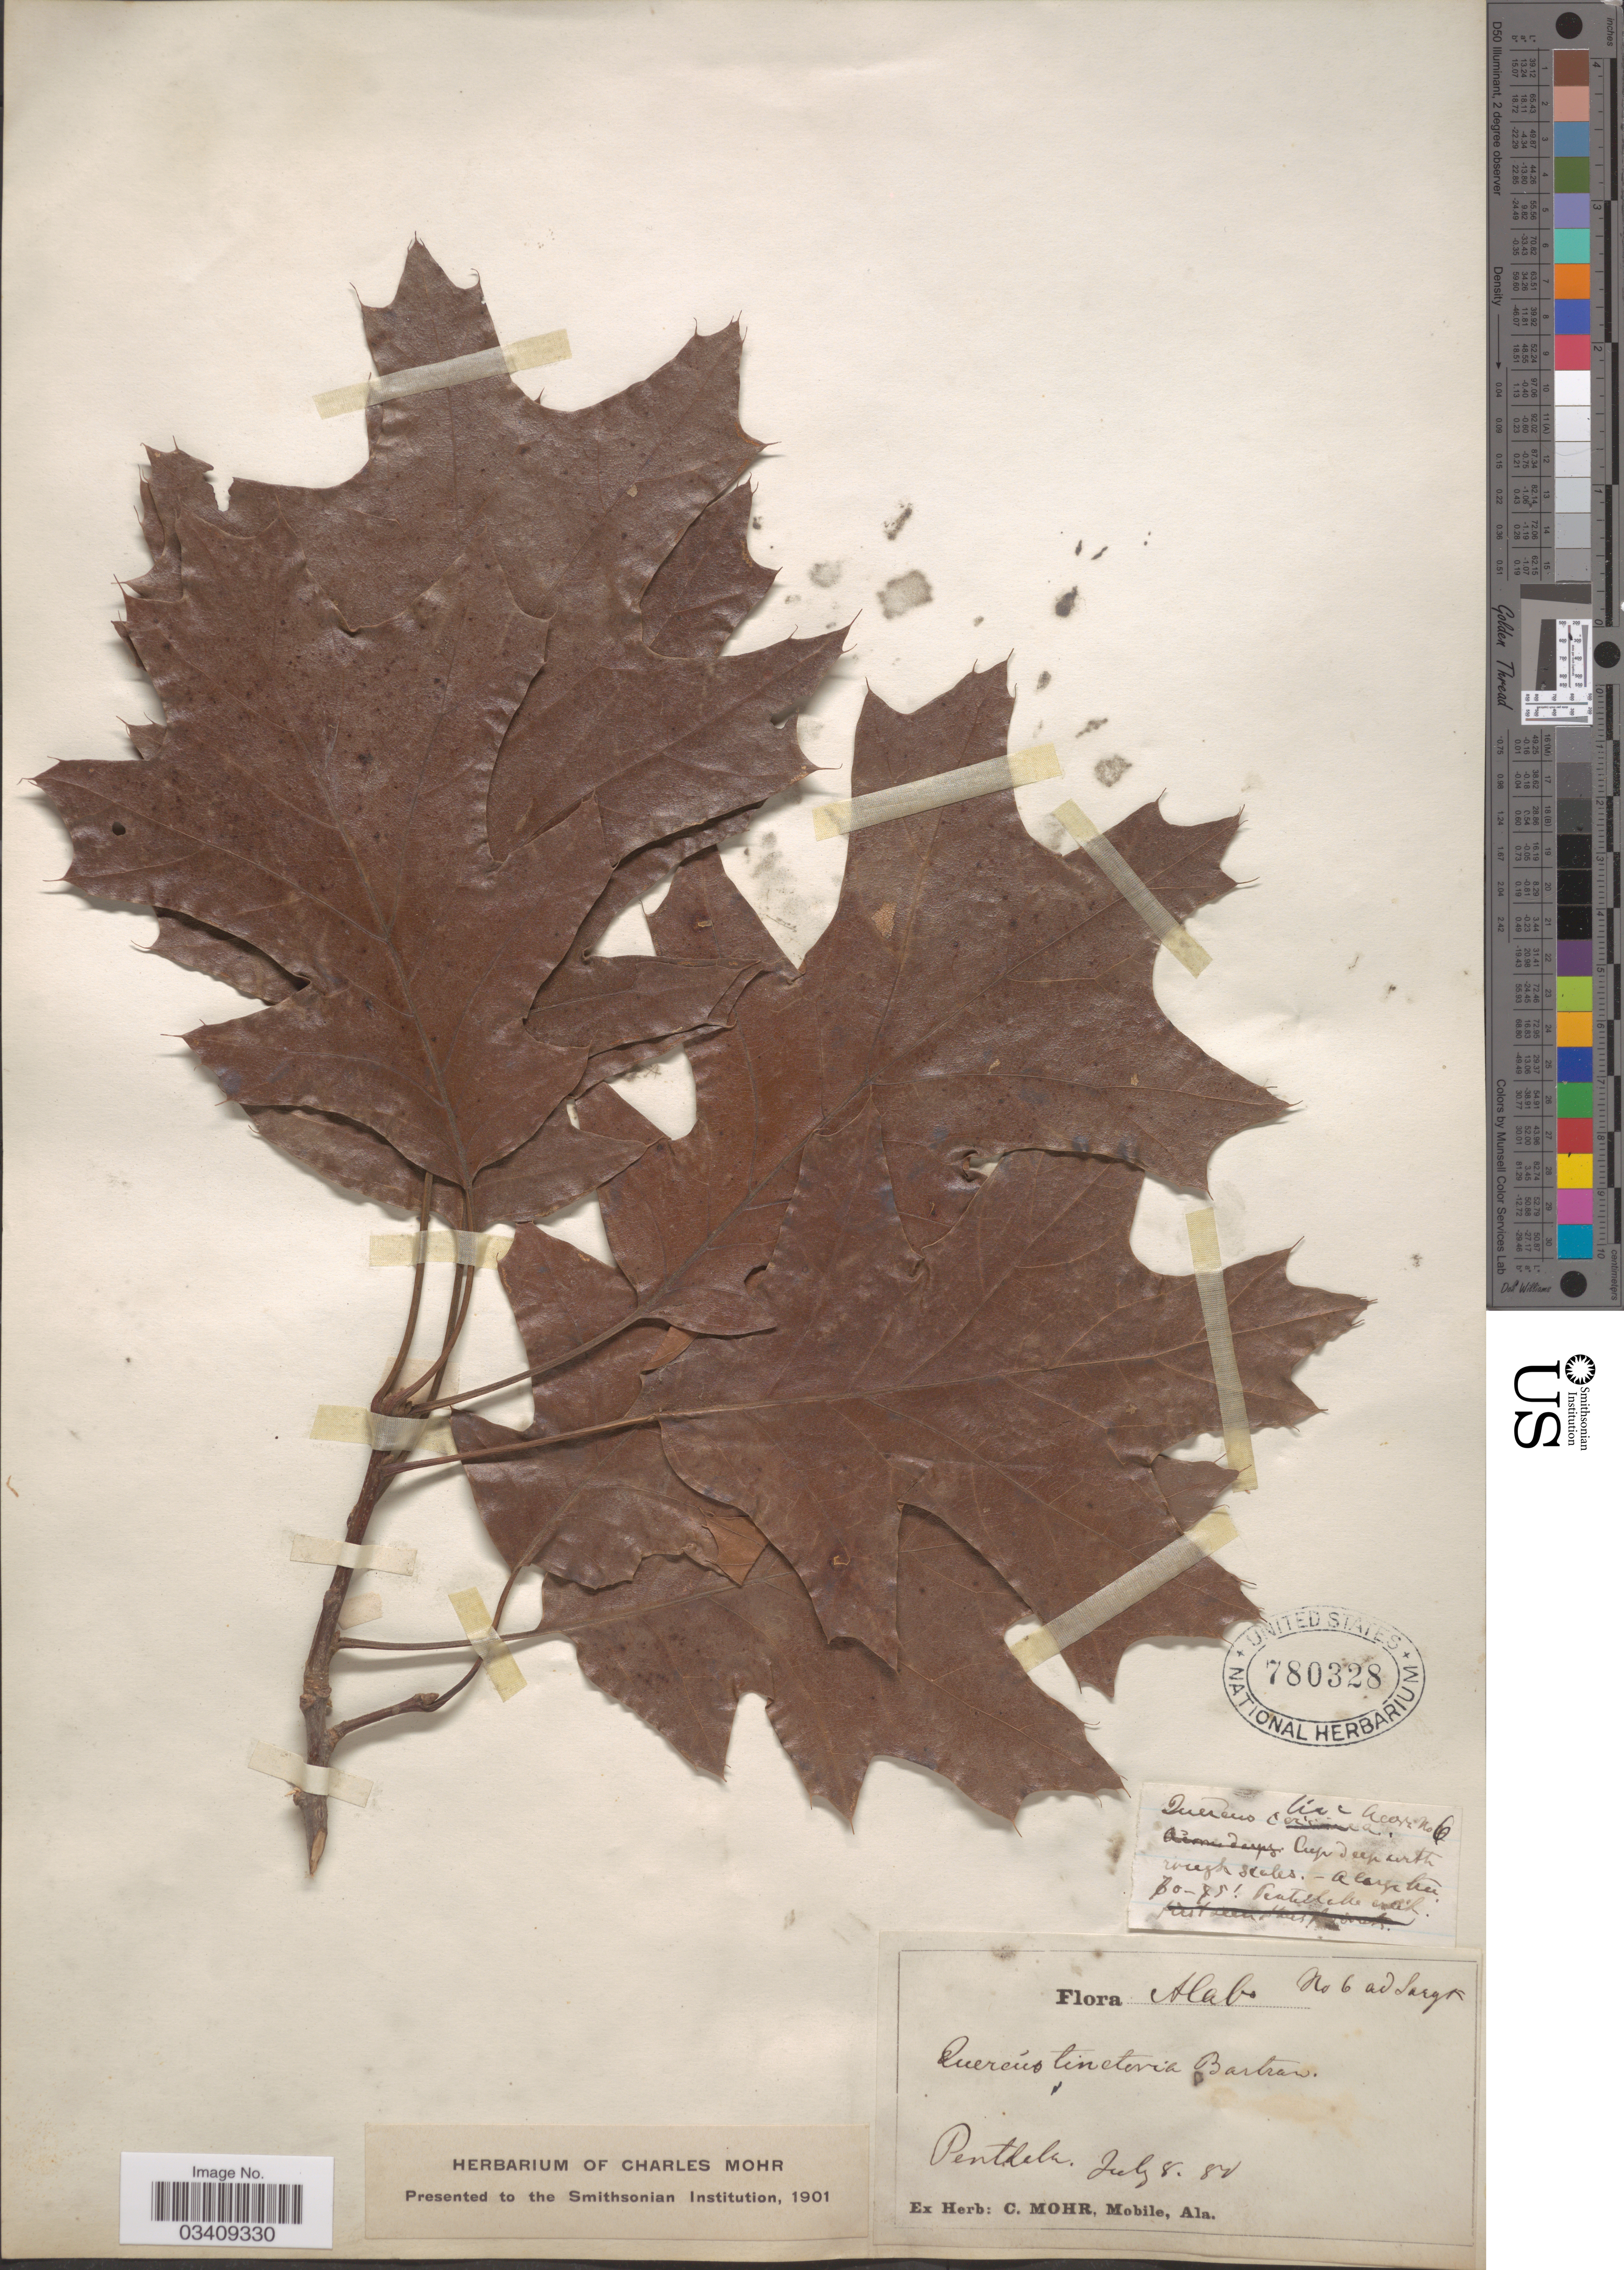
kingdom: Plantae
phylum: Tracheophyta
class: Magnoliopsida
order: Fagales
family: Fagaceae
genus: Quercus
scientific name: Quercus velutina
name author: Lam.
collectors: ex herb. Charles Mohr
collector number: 6?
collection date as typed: Transcribed d/m/y: 8/7/82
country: United States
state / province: Alabama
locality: Pintlala.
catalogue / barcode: US 780328